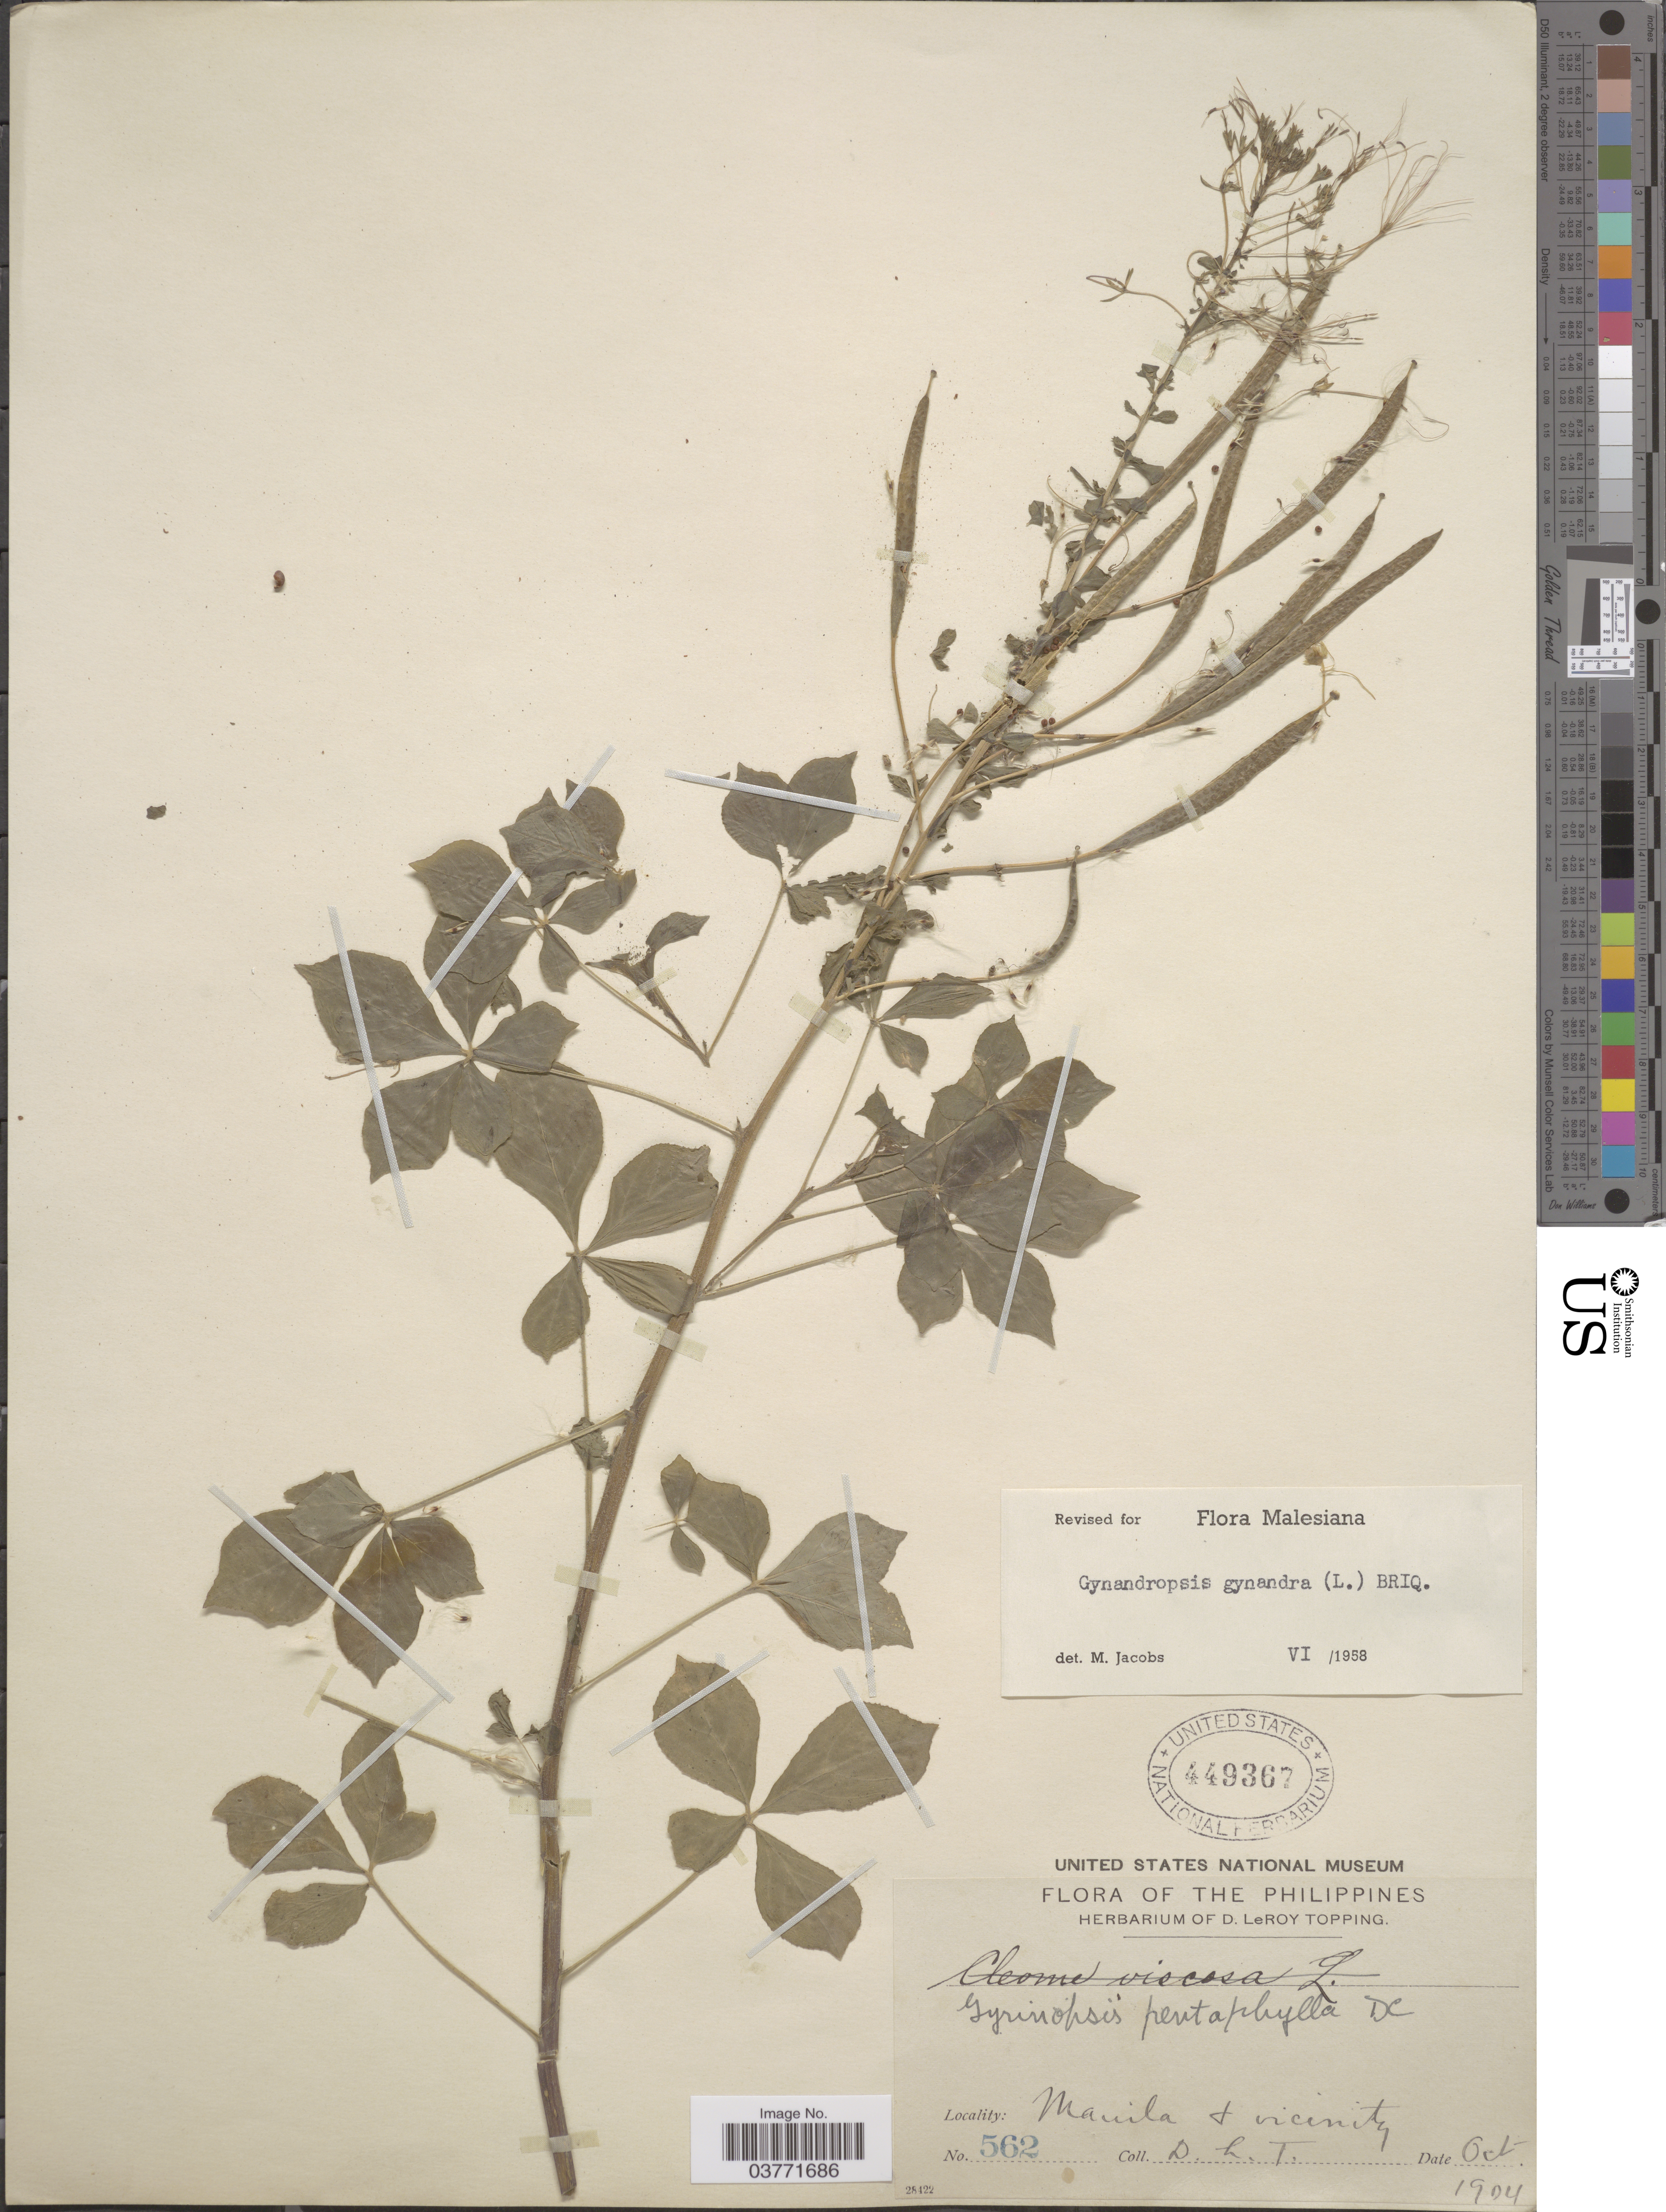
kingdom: Plantae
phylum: Tracheophyta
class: Magnoliopsida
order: Brassicales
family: Cleomaceae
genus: Gynandropsis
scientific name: Gynandropsis gynandra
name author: (L.) Briq.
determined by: Jacobs, M.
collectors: D. L. Topping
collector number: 562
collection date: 1904-10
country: Philippines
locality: The Philippines. Manila + vicinity.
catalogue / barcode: US 449367